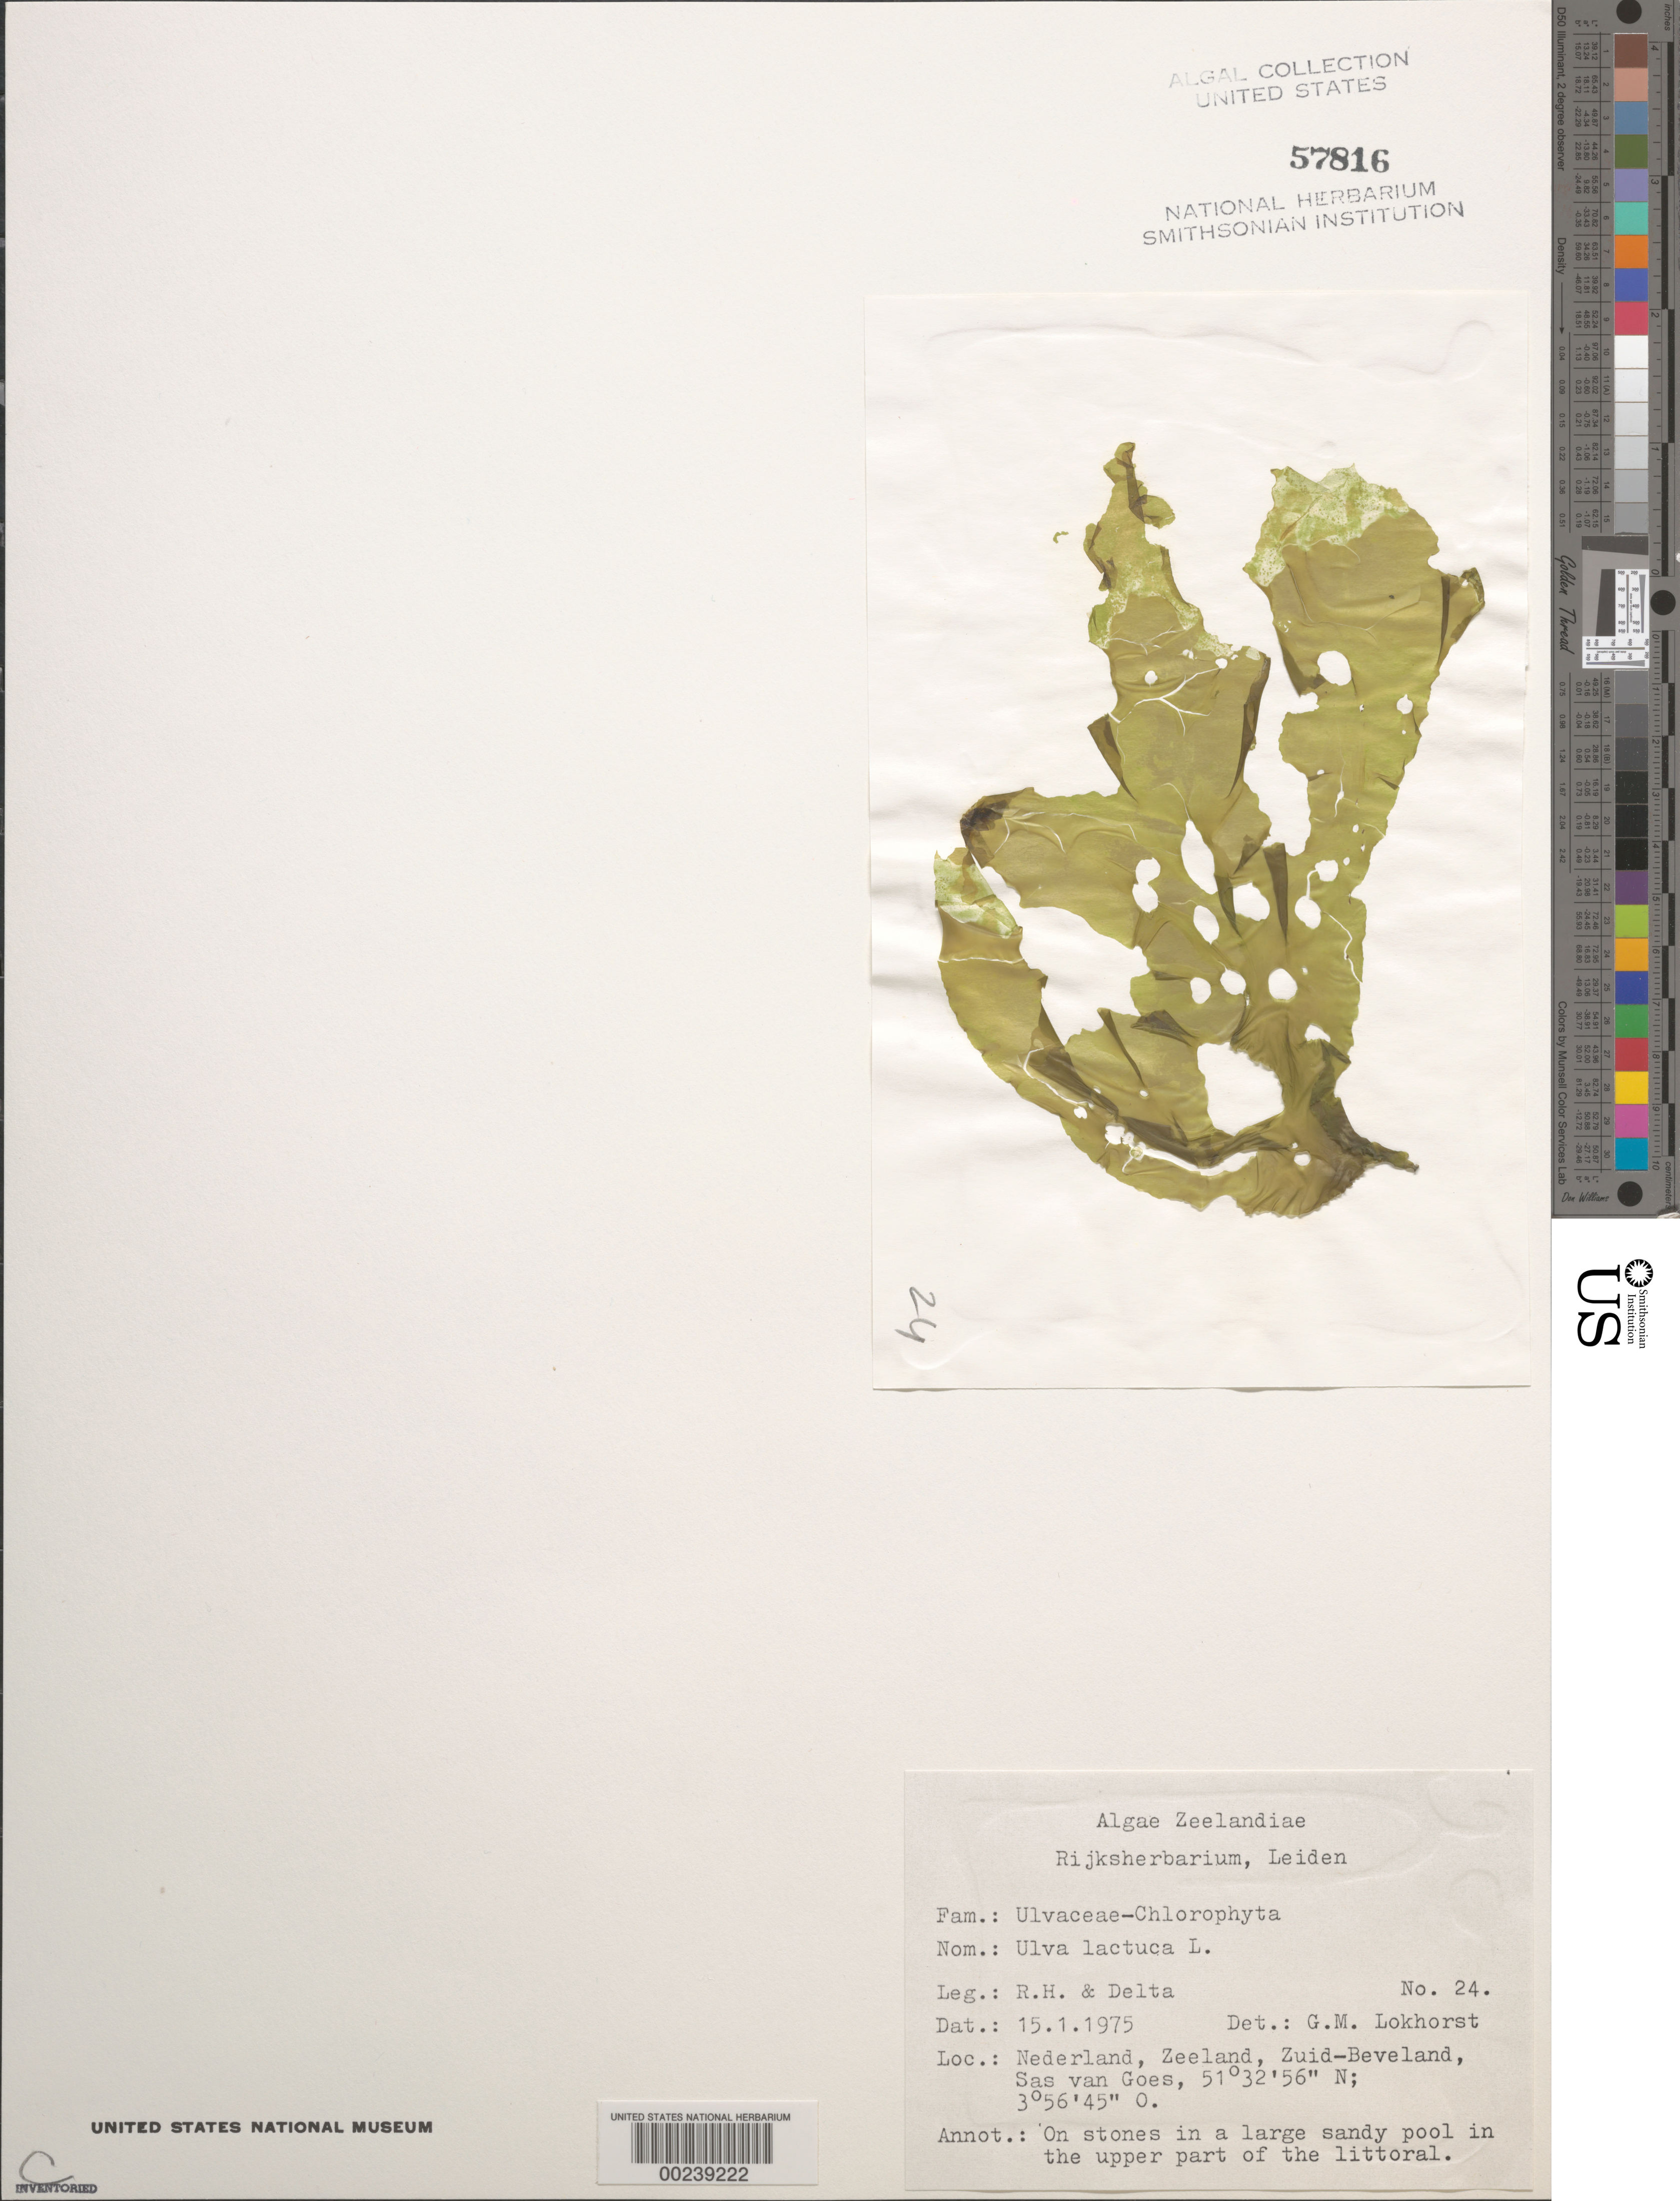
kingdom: Plantae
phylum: Chlorophyta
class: Ulvophyceae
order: Ulvales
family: Ulvaceae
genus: Ulva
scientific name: Ulva lactuca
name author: L.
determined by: Lokhorst, G. M.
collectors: R.H. & Delta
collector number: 24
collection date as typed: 15 Jan 1975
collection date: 1975-01-15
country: Netherlands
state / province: Zeeland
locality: Zuid-beveland, sas van goes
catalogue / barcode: US 57816